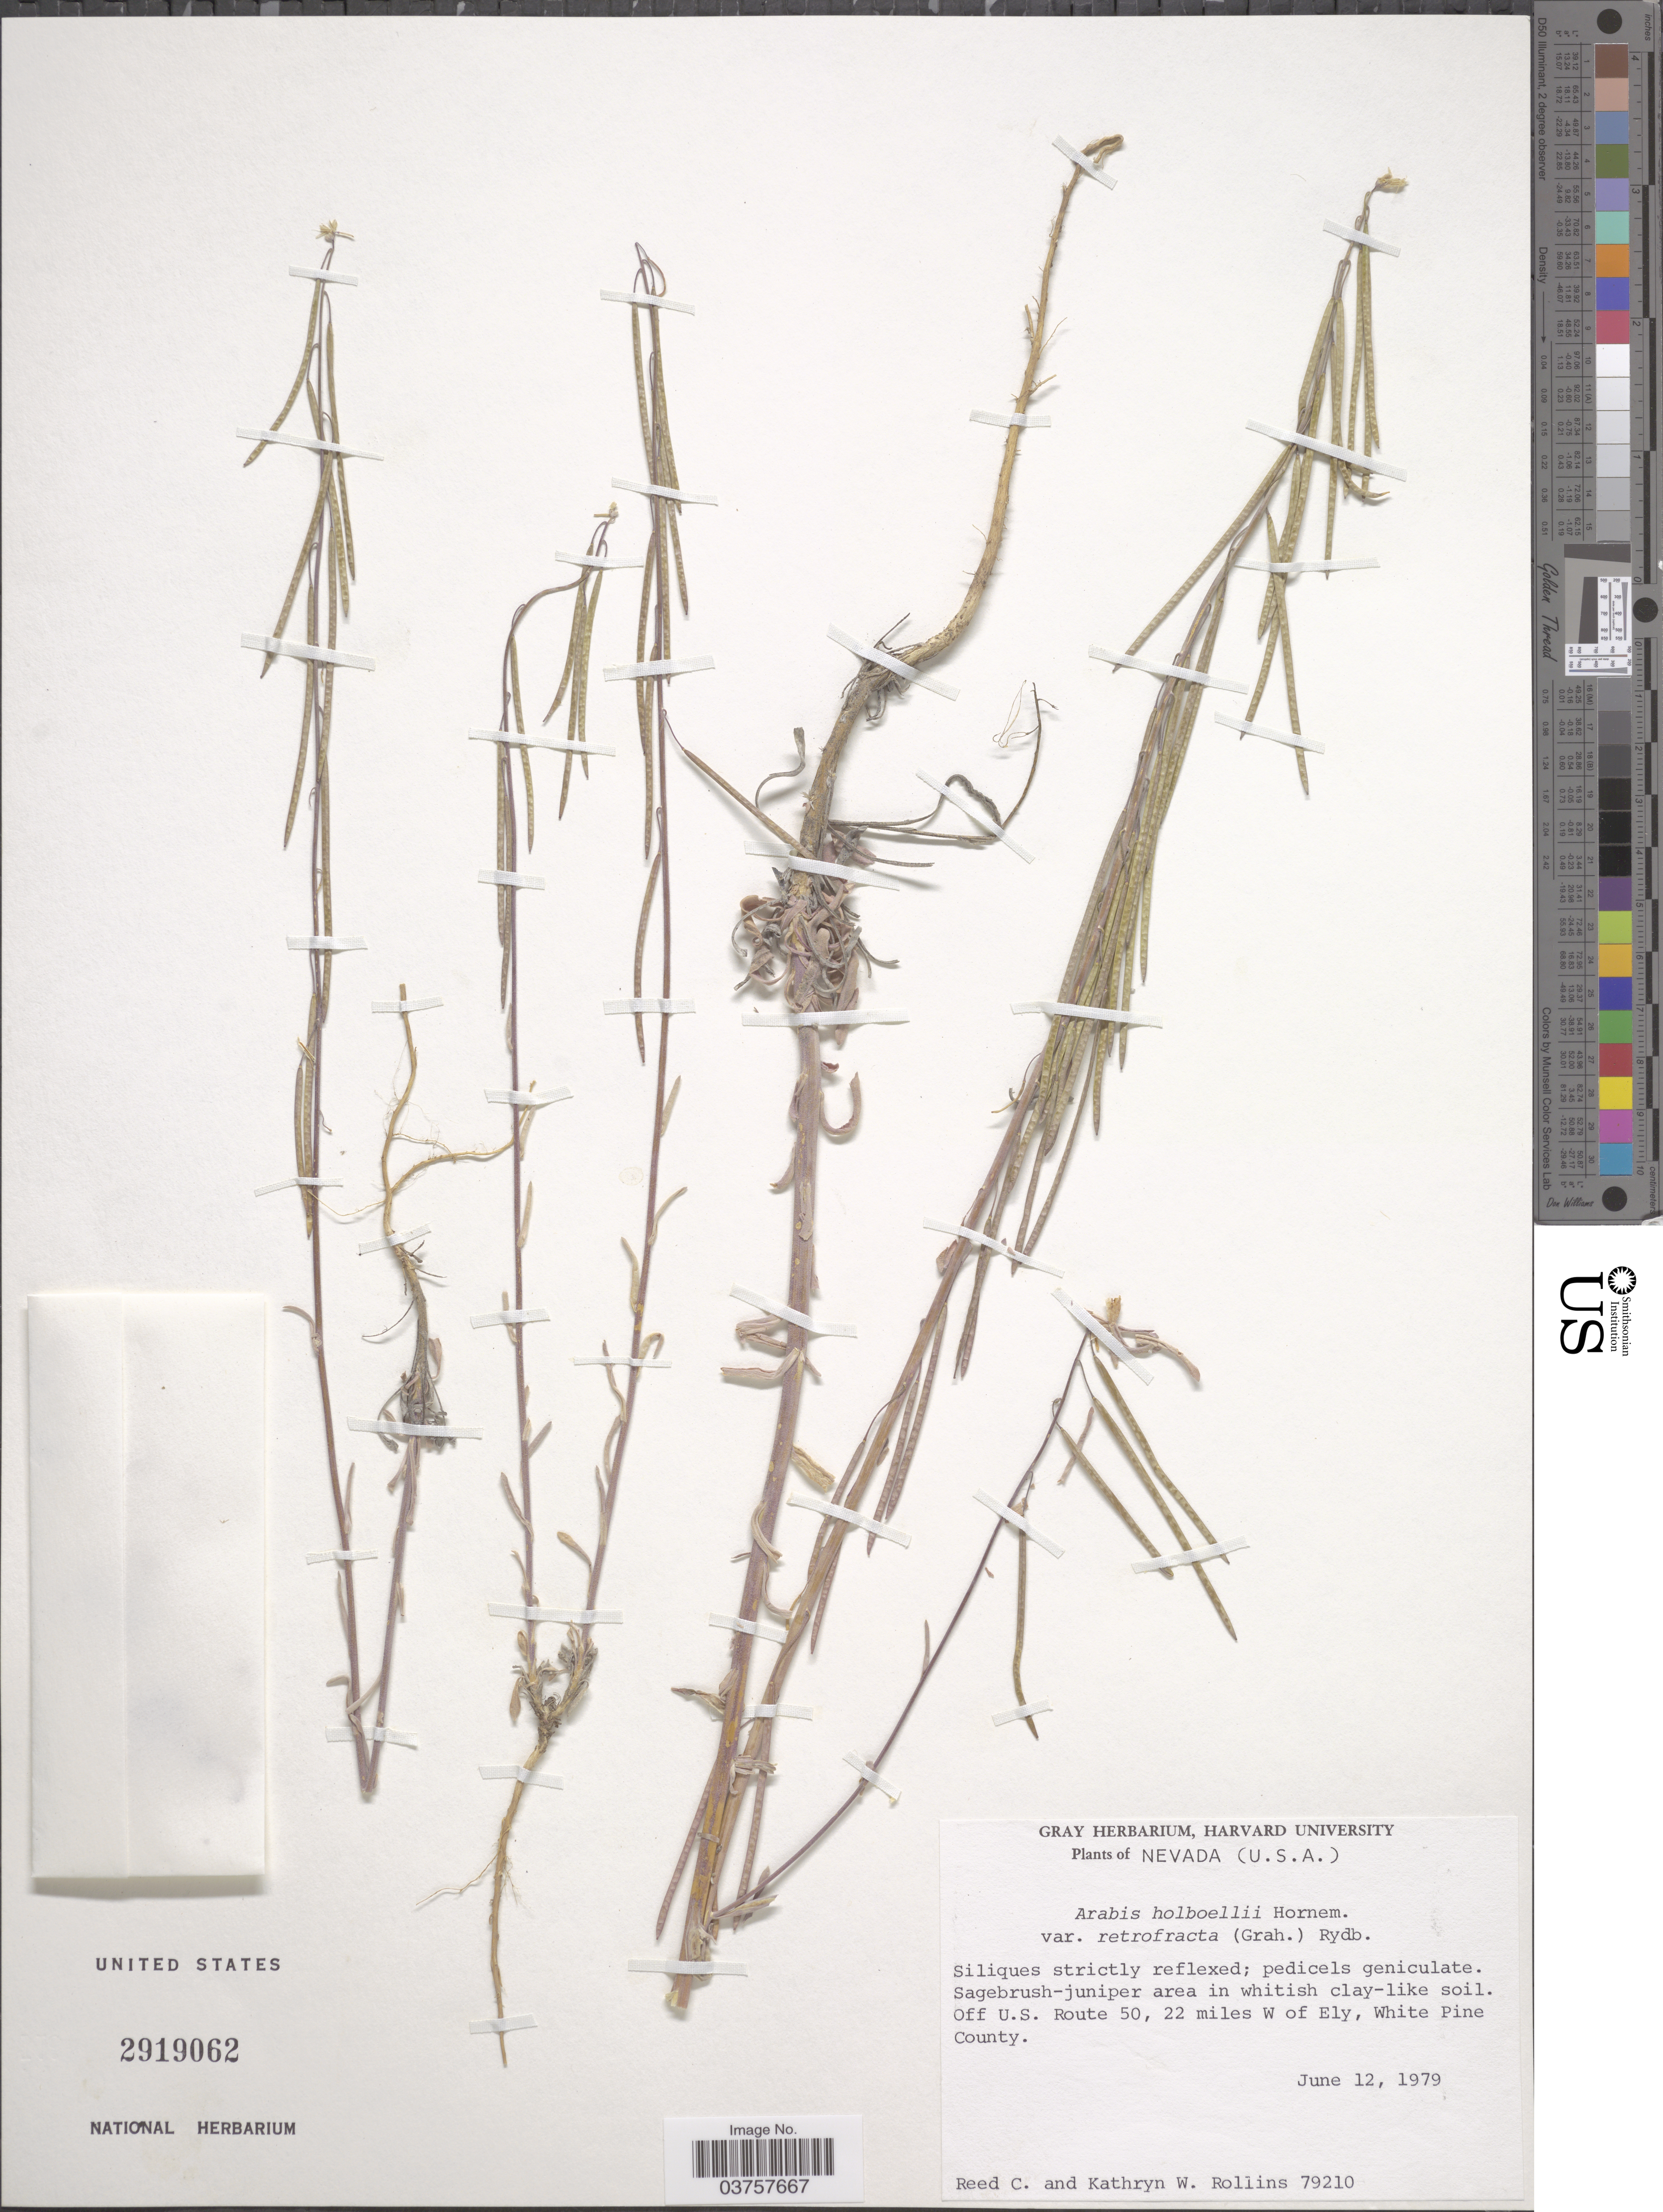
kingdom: Plantae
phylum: Tracheophyta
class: Magnoliopsida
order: Brassicales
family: Brassicaceae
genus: Arabis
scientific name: Arabis holboellii var. retrofracta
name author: Rydb.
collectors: R. C. Rollins & K. W. Rollins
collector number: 79210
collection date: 1979-06-12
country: United States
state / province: Nevada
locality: Sagebrush-juniper area in whitish clay-like soil. Off U.S. Route 50, 22 miles W of Ely, White Pine County.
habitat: sagebrush juniper area in whitish clay like soil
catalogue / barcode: US 2919062